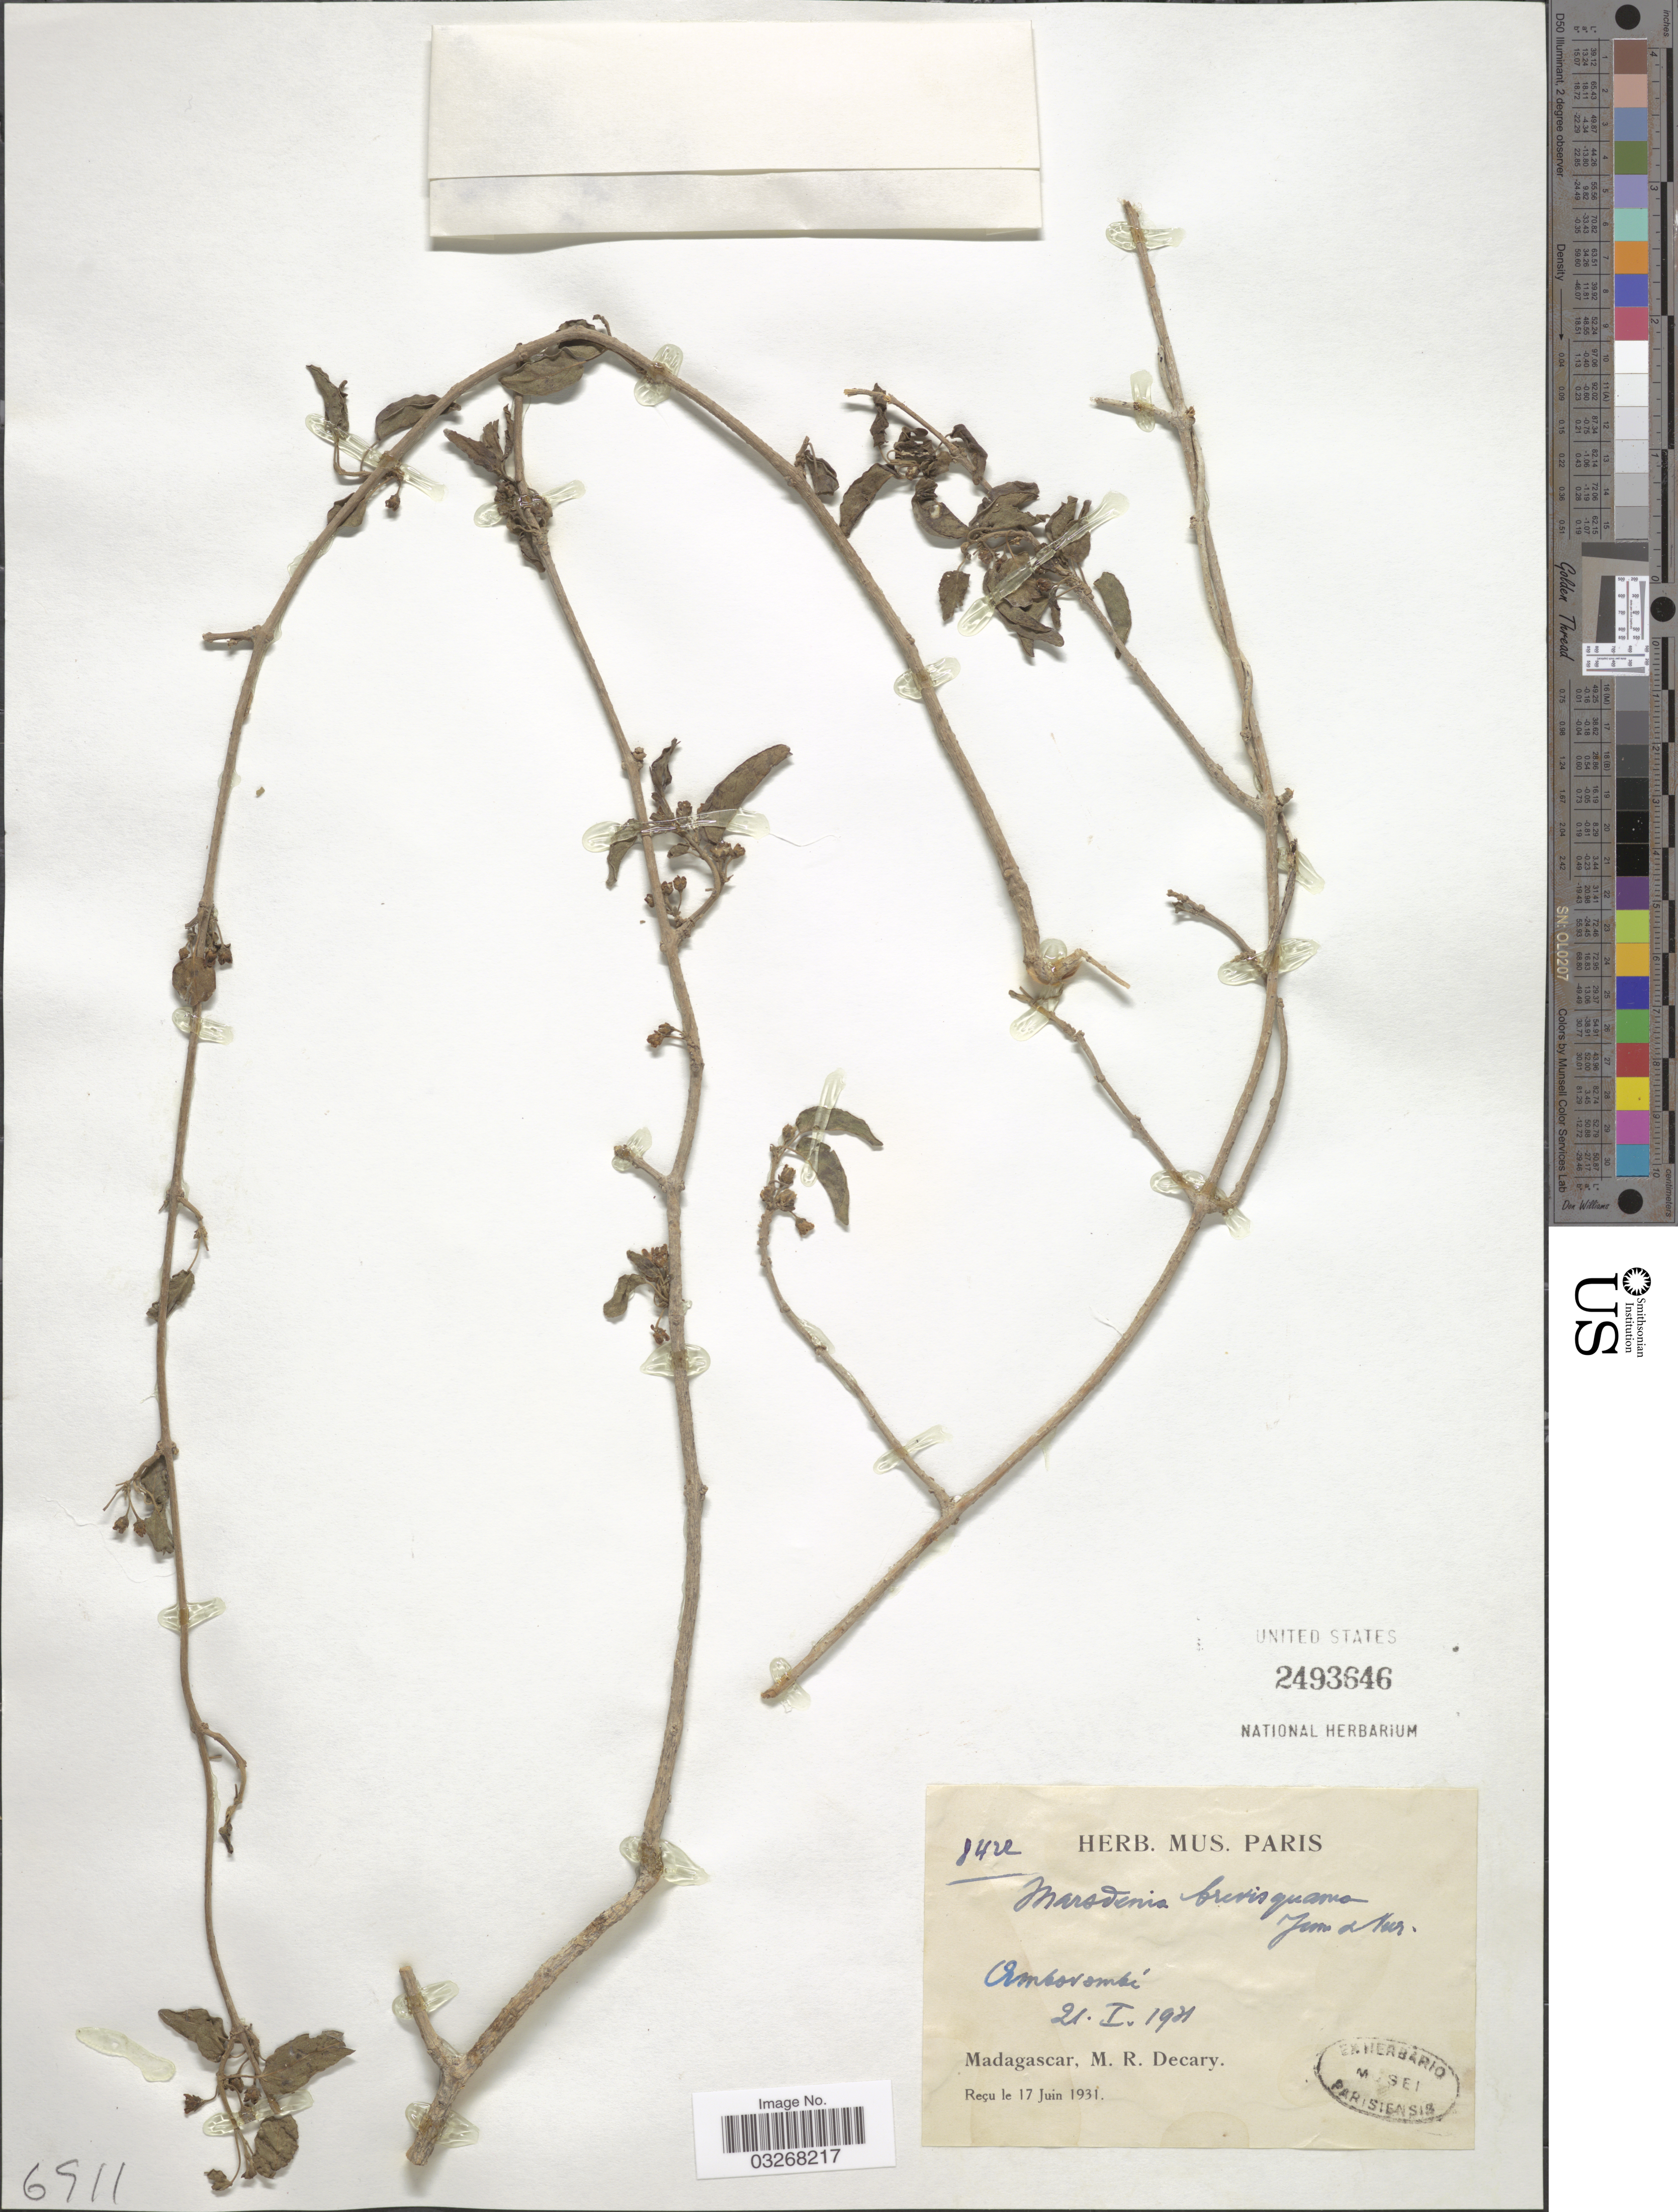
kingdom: Plantae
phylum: Tracheophyta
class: Magnoliopsida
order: Gentianales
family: Apocynaceae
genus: Marsdenia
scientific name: Marsdenia brevisquama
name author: Jum. & H. Perrier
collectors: R. Decary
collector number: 8422*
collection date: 1921-01-21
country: Madagascar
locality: Ambovombé.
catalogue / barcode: US 2493646